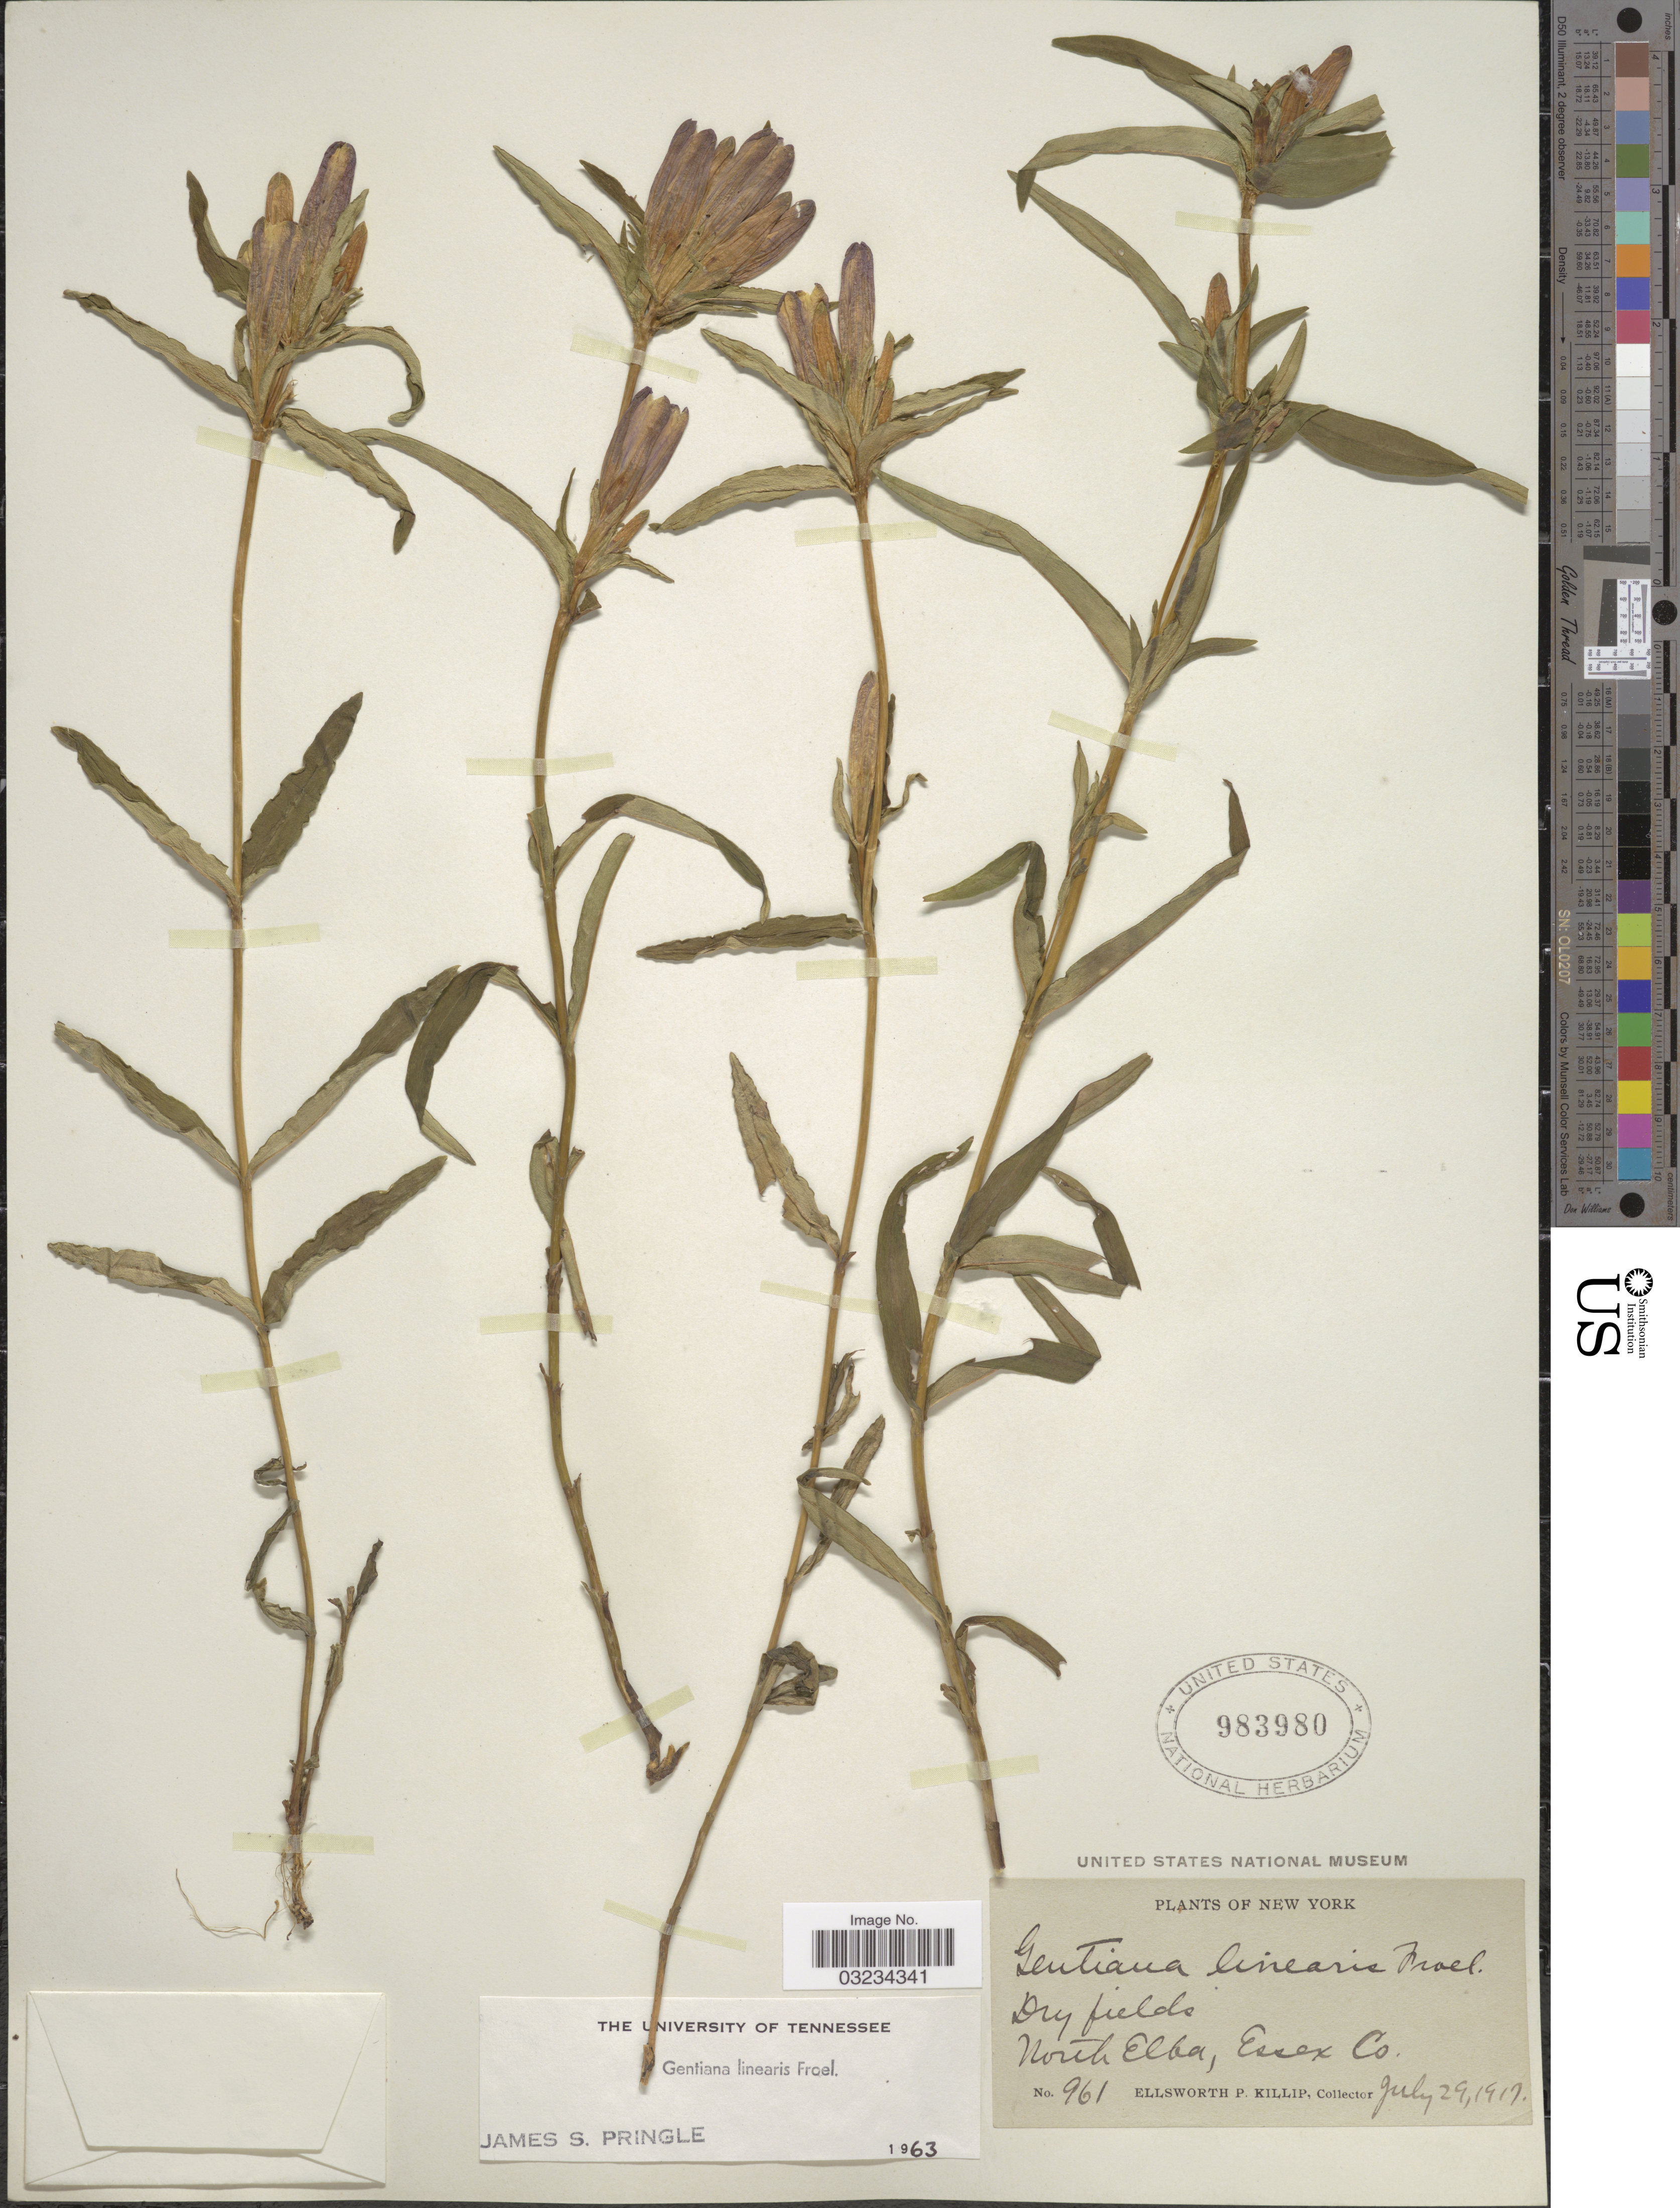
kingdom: Plantae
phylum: Tracheophyta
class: Magnoliopsida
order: Gentianales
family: Gentianaceae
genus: Gentiana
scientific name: Gentiana linearis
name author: Froel.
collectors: E. P. Killip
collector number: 961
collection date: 1917-07-29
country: United States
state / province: New York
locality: North Elba, Essex Co.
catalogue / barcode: US 983980